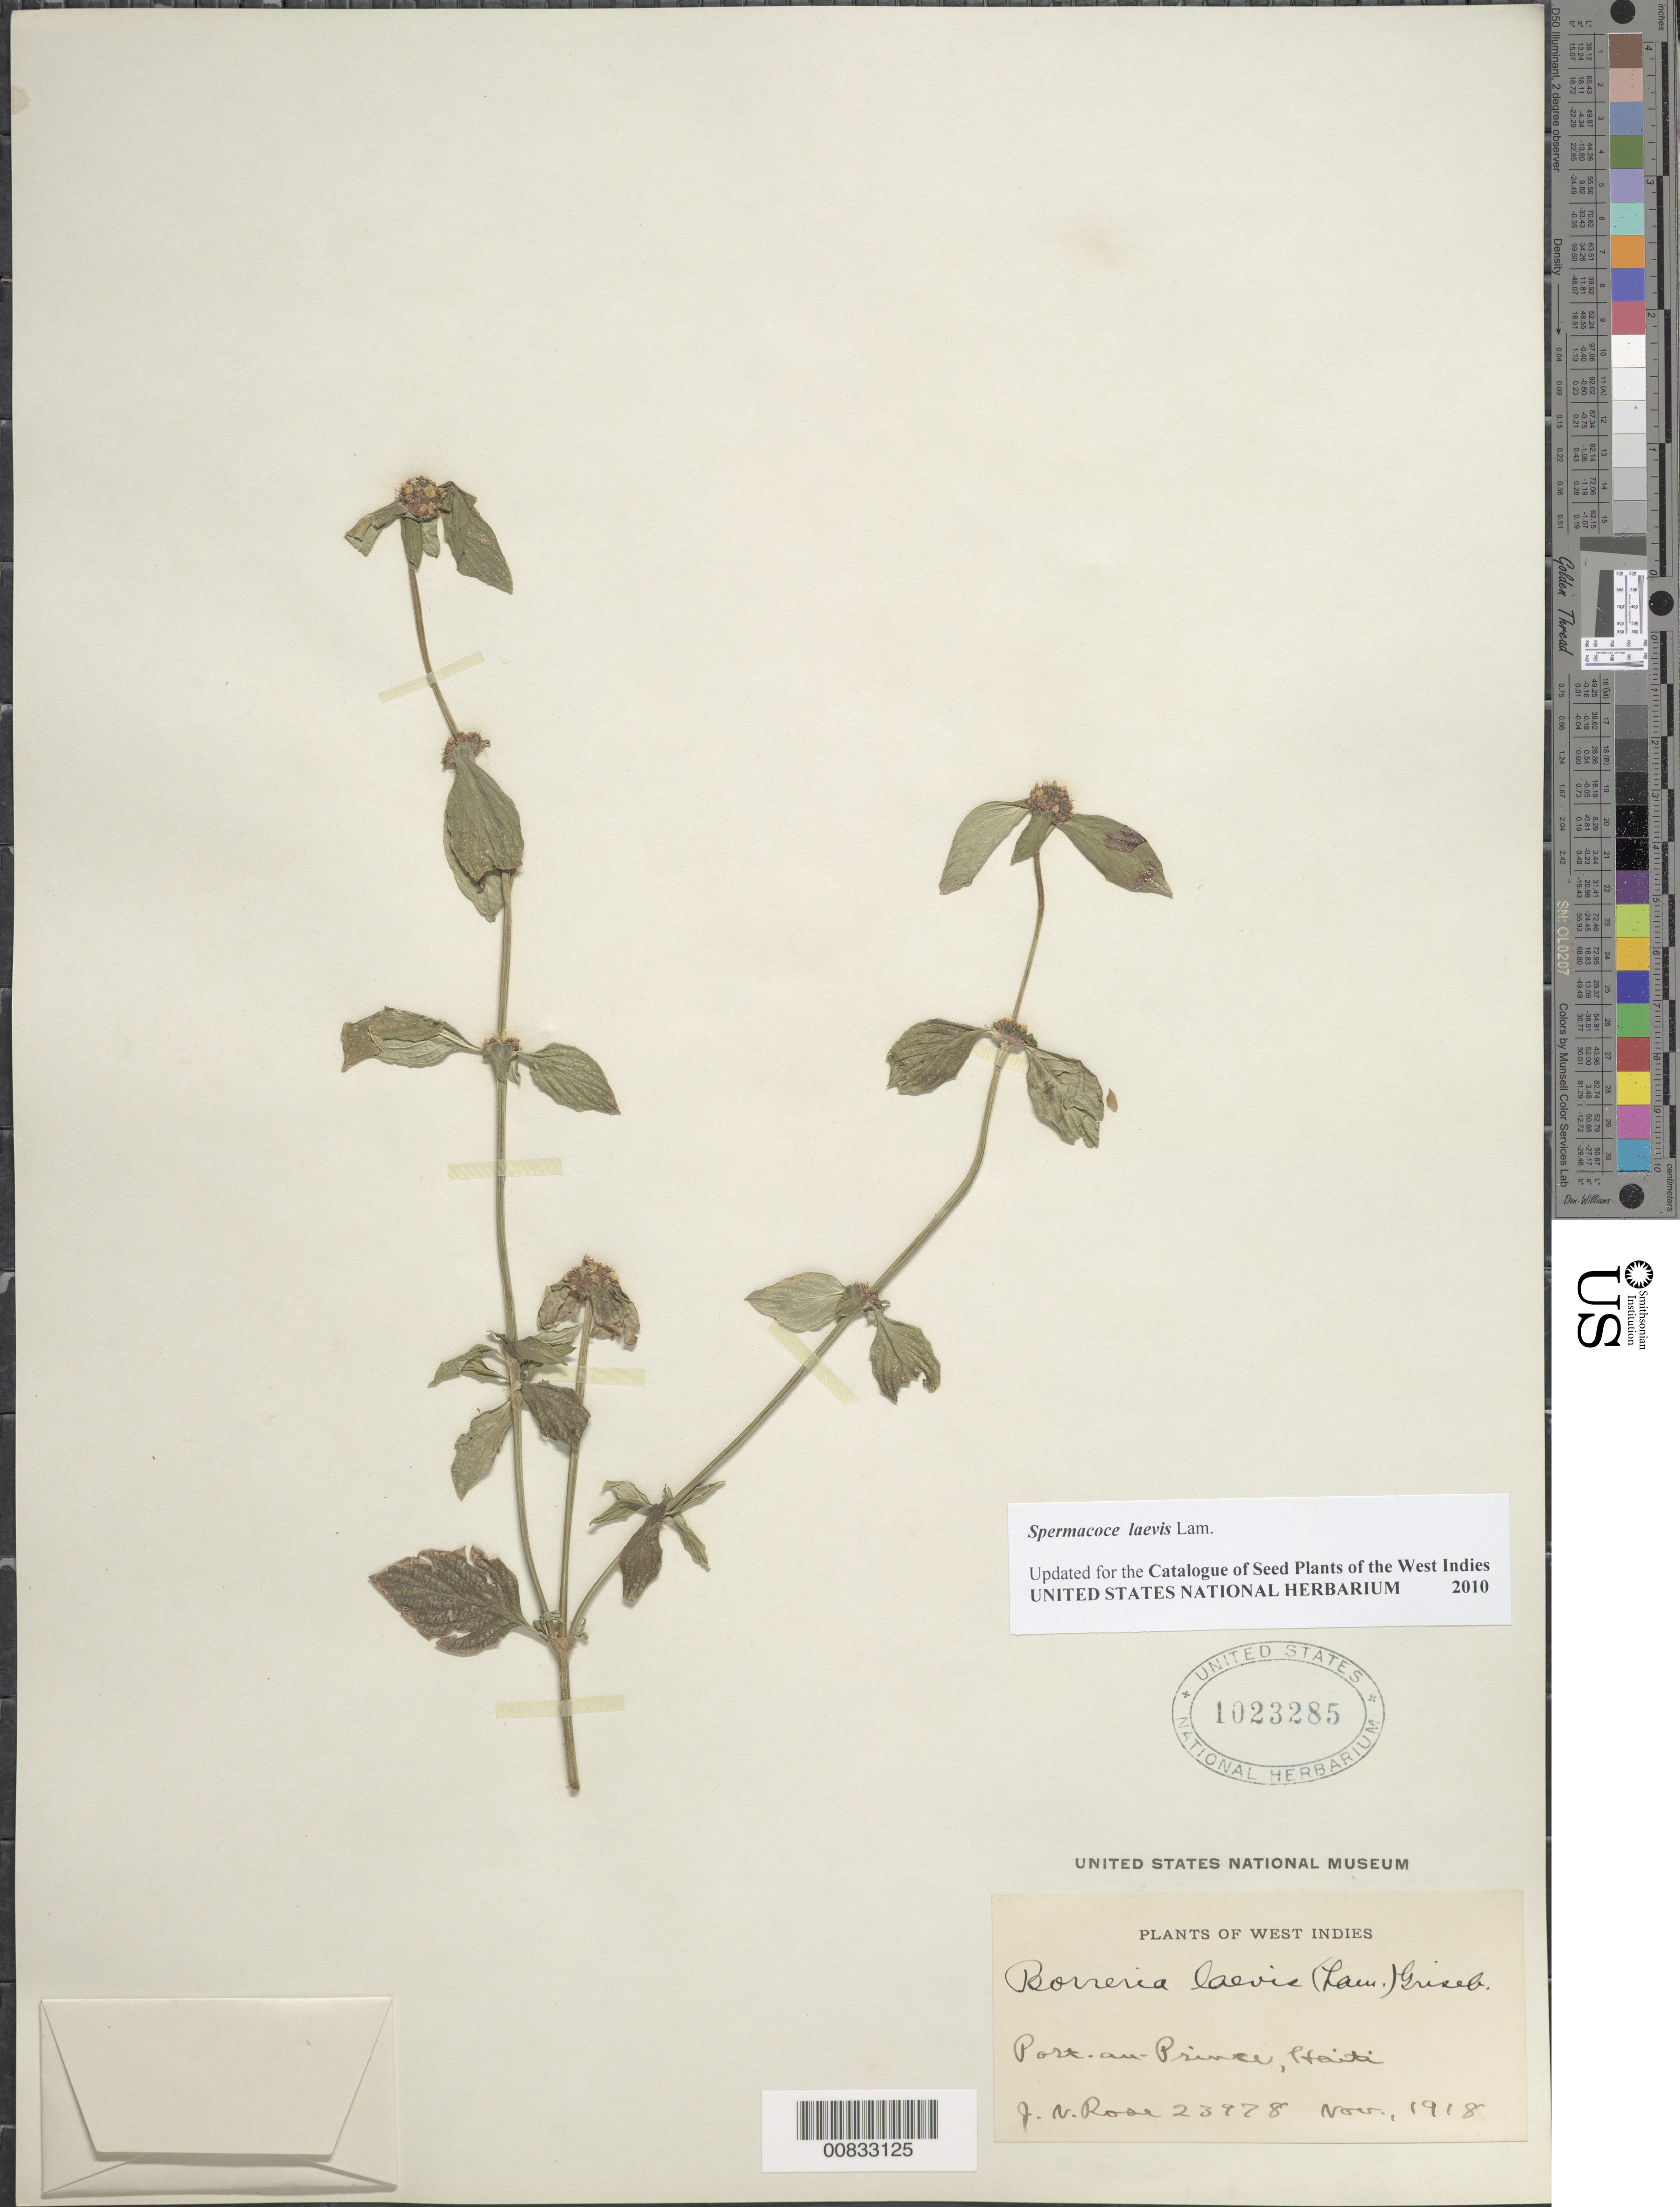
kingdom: Plantae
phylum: Tracheophyta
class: Magnoliopsida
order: Gentianales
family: Rubiaceae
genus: Spermacoce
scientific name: Spermacoce laevis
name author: Lam.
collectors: J. N. Rose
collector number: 23978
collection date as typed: Nov 1918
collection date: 1918-11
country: Haiti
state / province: Óuest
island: Hispaniola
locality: Port-au-Prince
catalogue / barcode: US 1023285